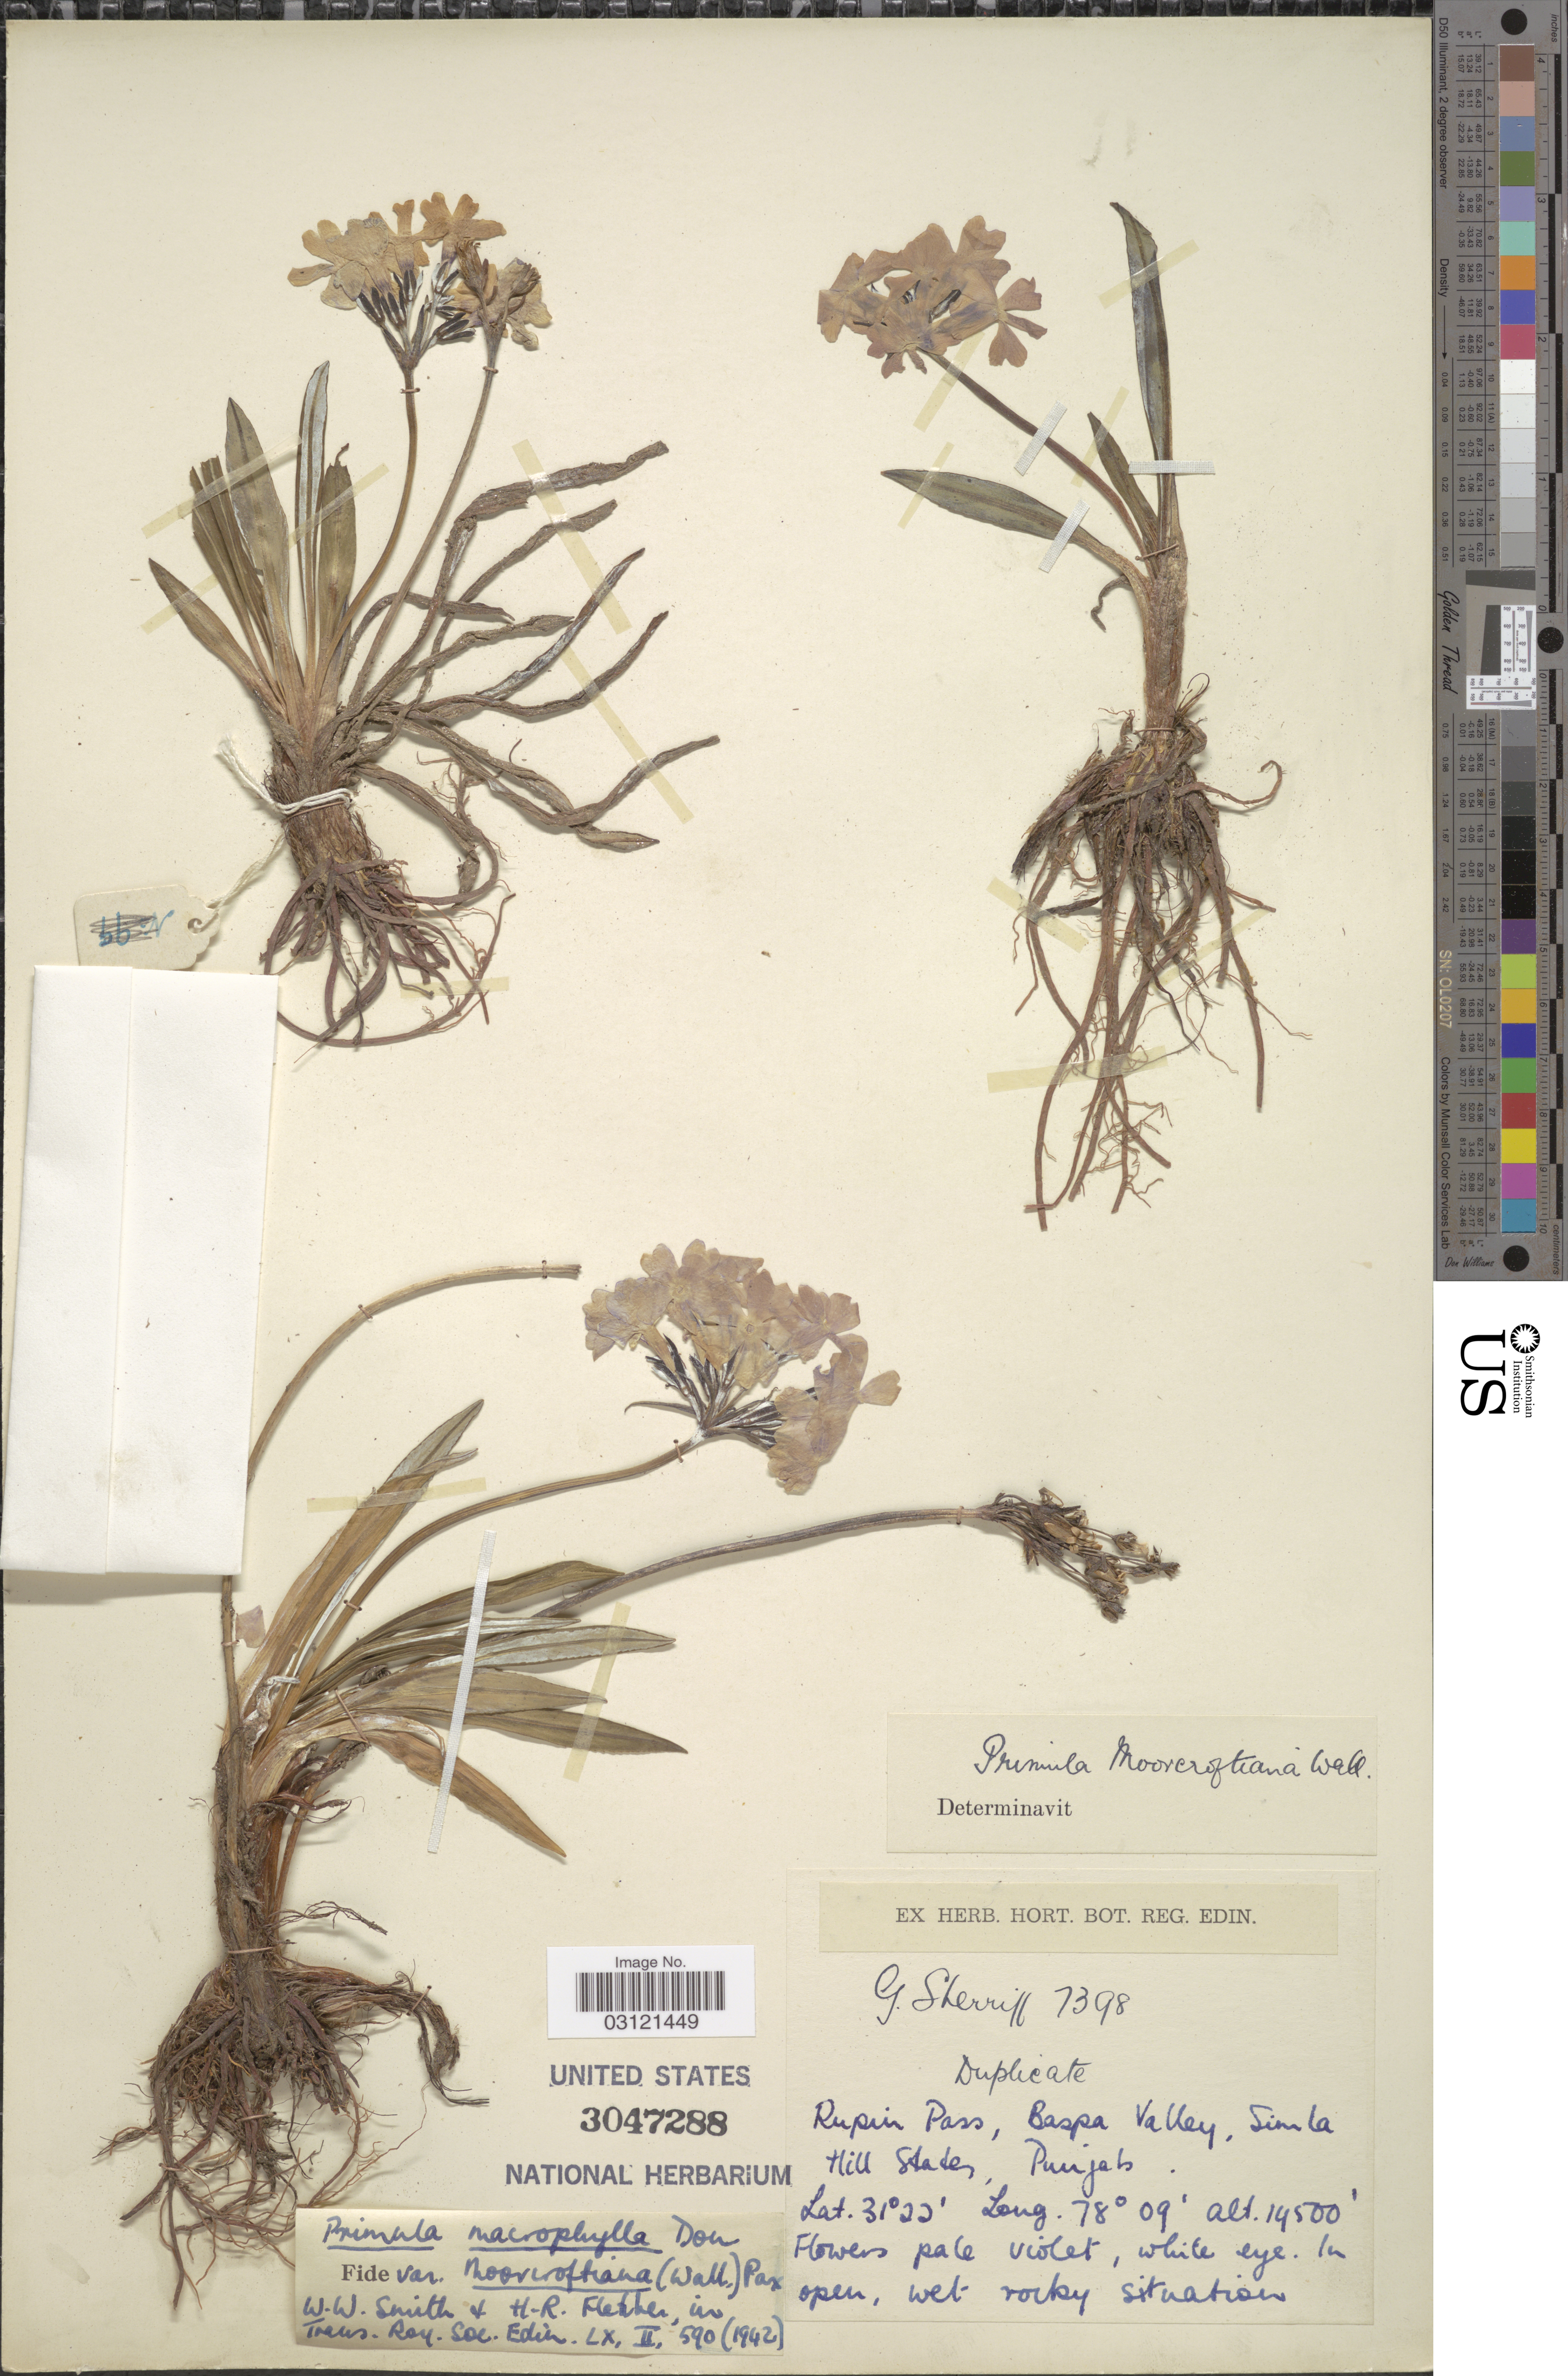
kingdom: Plantae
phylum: Tracheophyta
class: Magnoliopsida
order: Ericales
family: Primulaceae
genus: Primula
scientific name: Primula macrophylla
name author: D. Don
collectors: G. Sherriff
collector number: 7398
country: India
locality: Rupin Pass, Baspa Valley, Simla Hill States.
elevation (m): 4420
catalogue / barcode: US 3047288